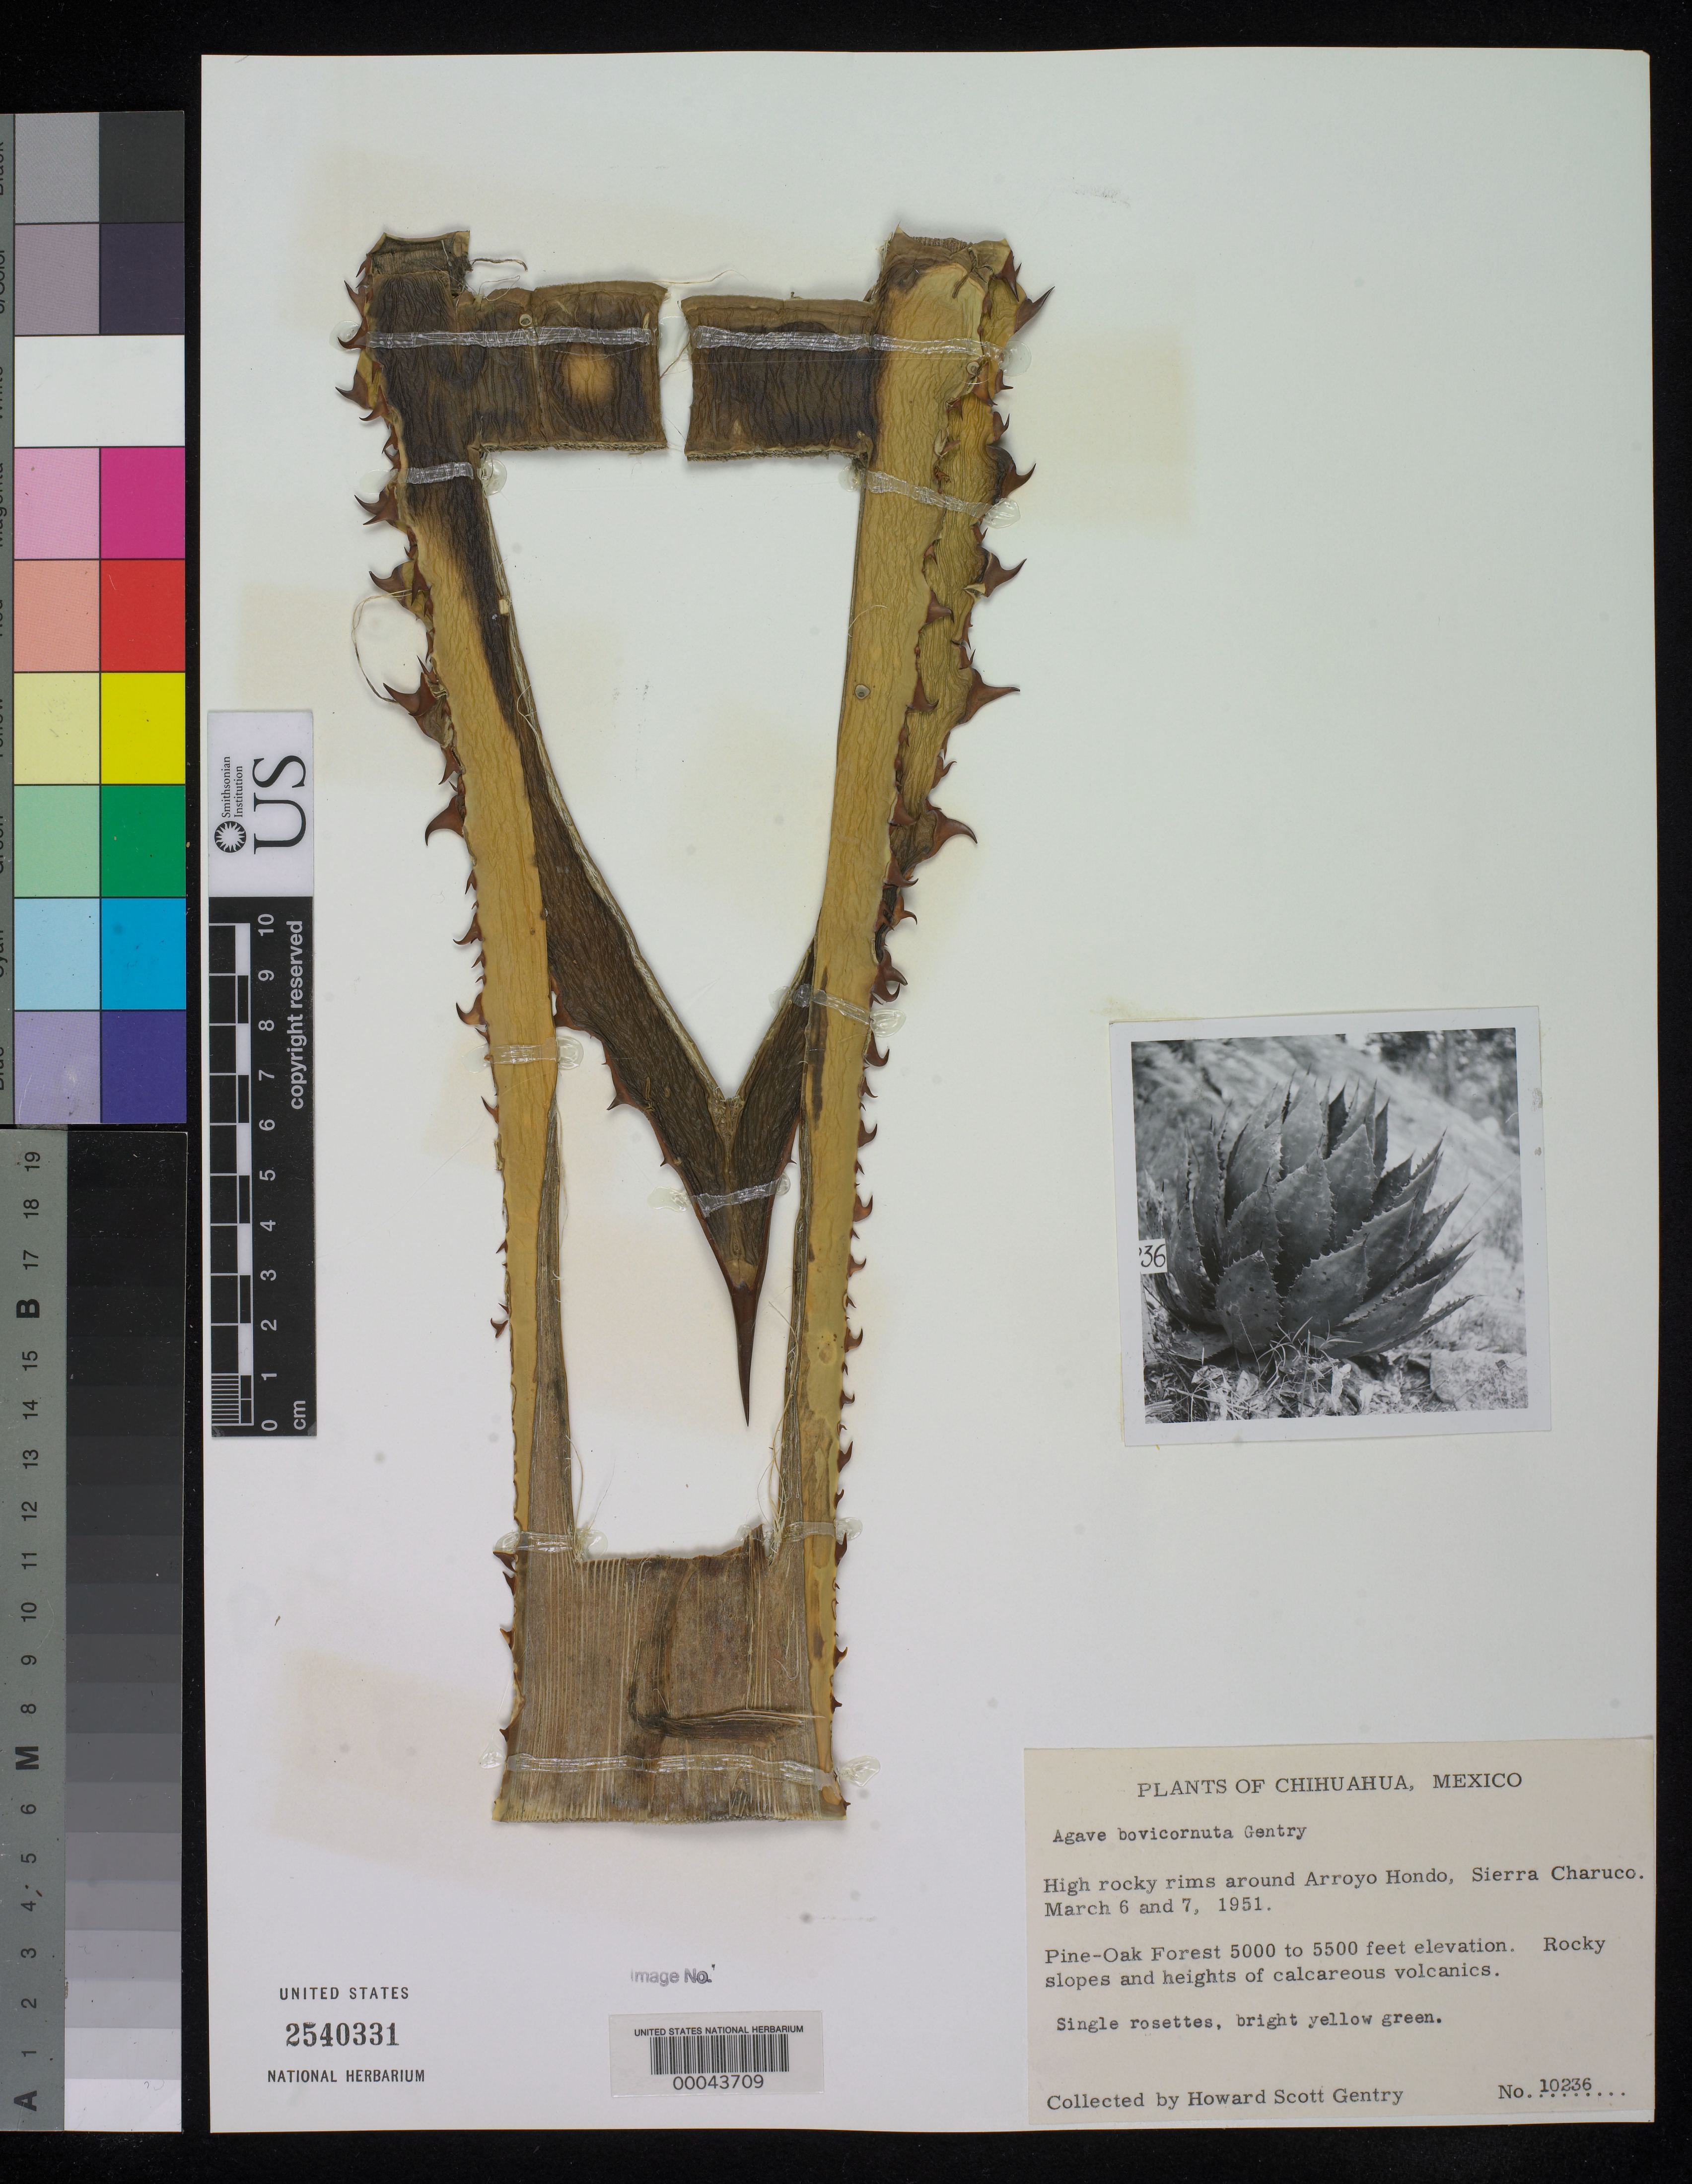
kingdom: Plantae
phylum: Tracheophyta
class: Liliopsida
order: Asparagales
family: Asparagaceae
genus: Agave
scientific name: Agave bovicornuta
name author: Gentry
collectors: H. S. Gentry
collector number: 10236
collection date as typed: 06 Mar 1951 and 07 Mar 1951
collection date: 1951-03-06,1951-03-07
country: Mexico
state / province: Chihuahua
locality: High rocky rims around Arroyo Hondo, Sierra Charuco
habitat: Pine-oak forest; rocky slopes & heights of calcereous volcanics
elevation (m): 1524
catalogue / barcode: US 2540331